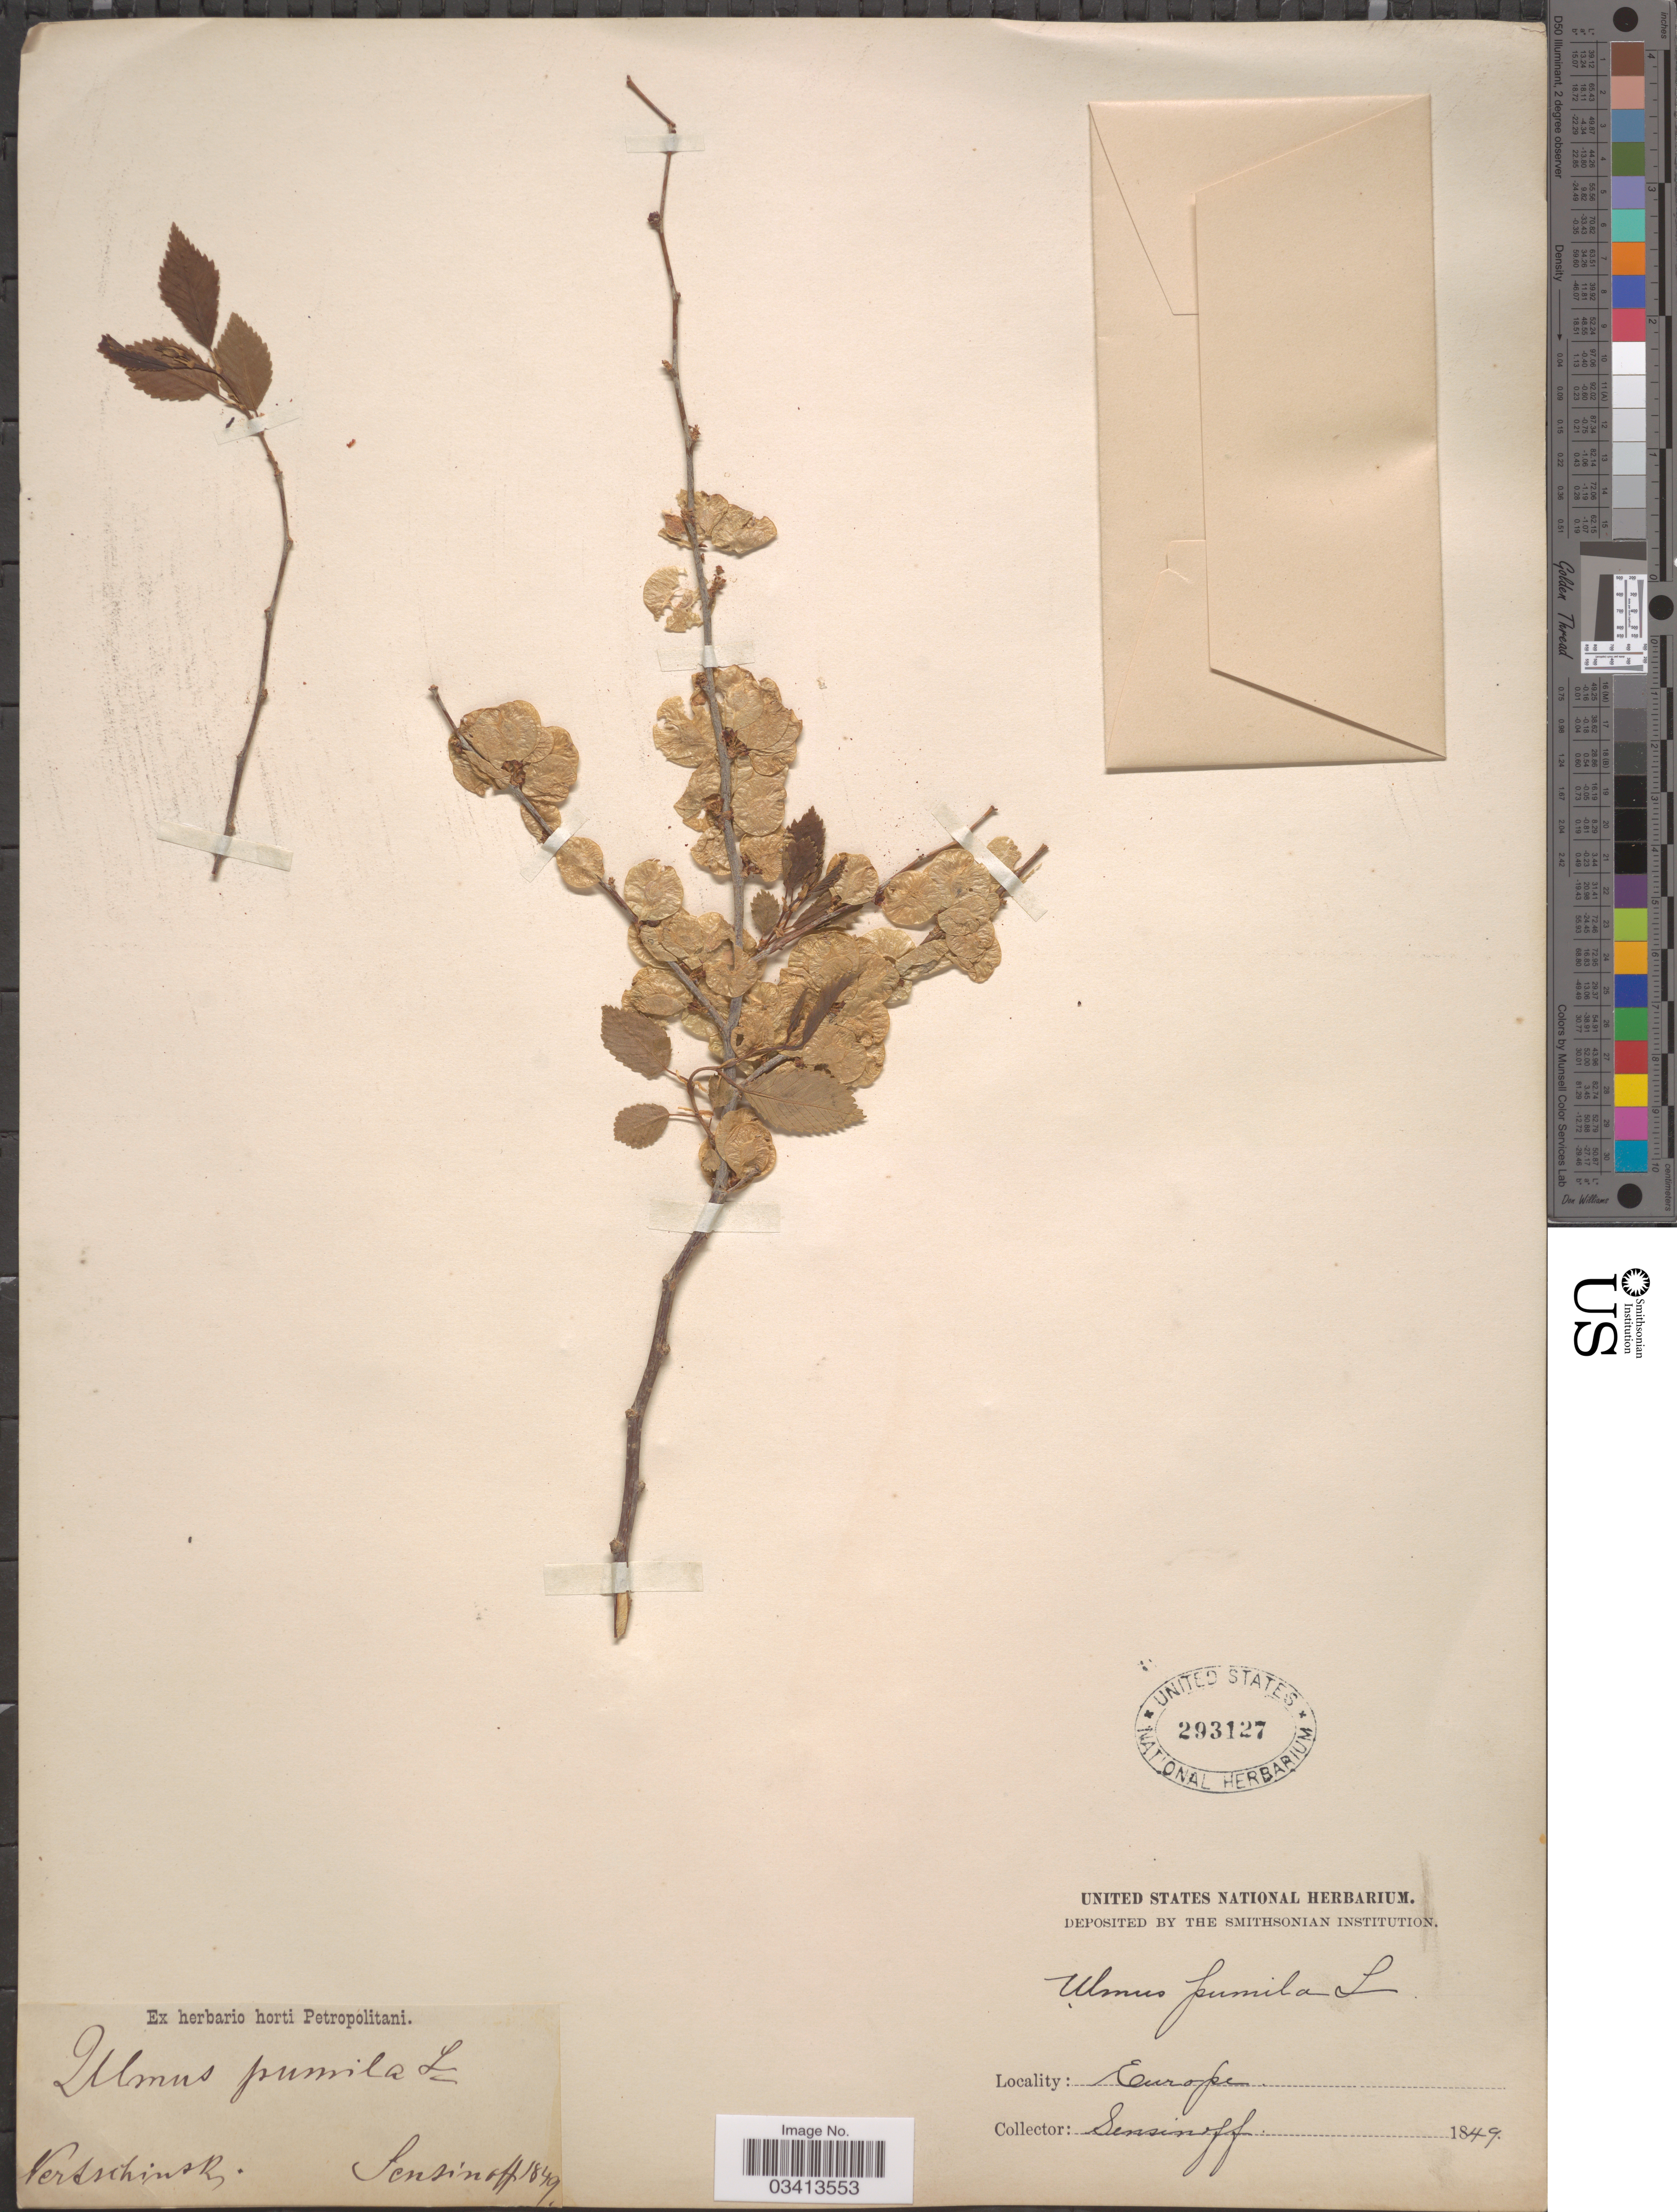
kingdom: Plantae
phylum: Tracheophyta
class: Magnoliopsida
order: Rosales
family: Ulmaceae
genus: Ulmus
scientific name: Ulmus pumila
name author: L.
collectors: Sensinoff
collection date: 1849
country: Russian Federation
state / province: Zabaykalsky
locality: Nertschinsk. Europe.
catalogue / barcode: US 293127